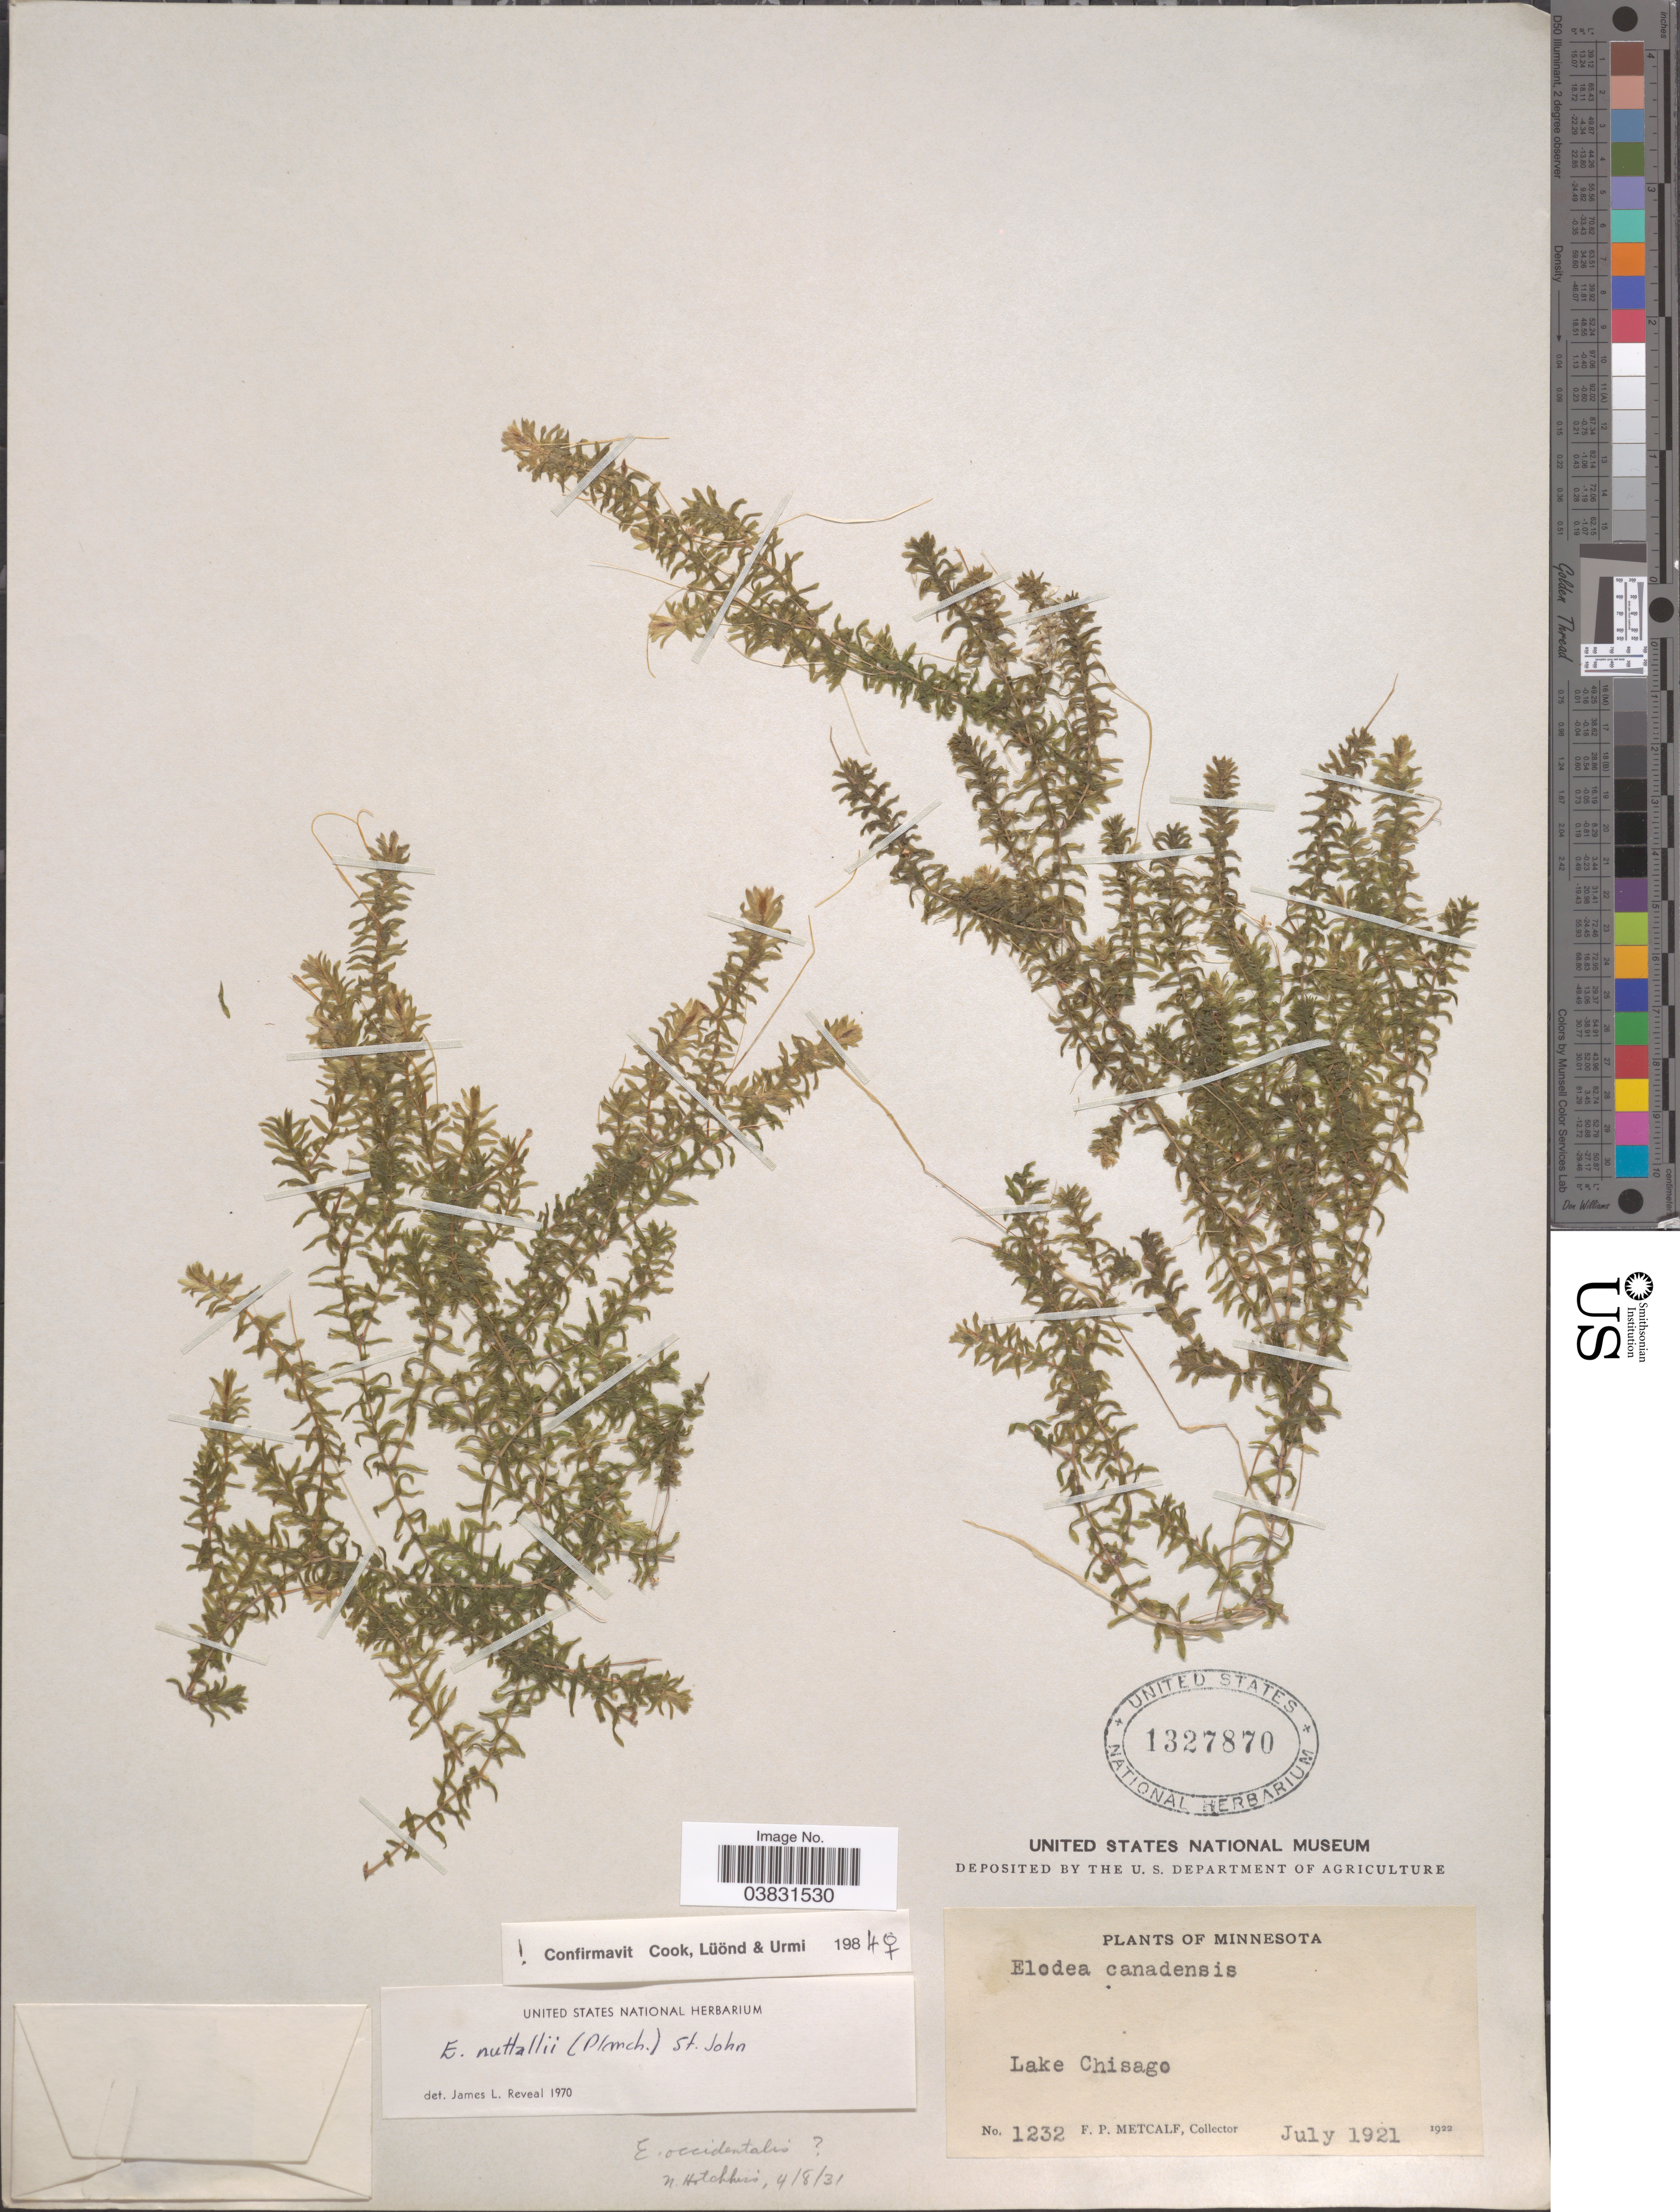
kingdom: Plantae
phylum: Tracheophyta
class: Liliopsida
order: Alismatales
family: Hydrocharitaceae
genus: Elodea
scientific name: Elodea nuttallii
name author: (Planch.) H. St. John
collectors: F. Metcalf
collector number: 1232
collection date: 1921-07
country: United States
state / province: Minnesota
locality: Lake Chisago.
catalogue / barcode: US 1327870